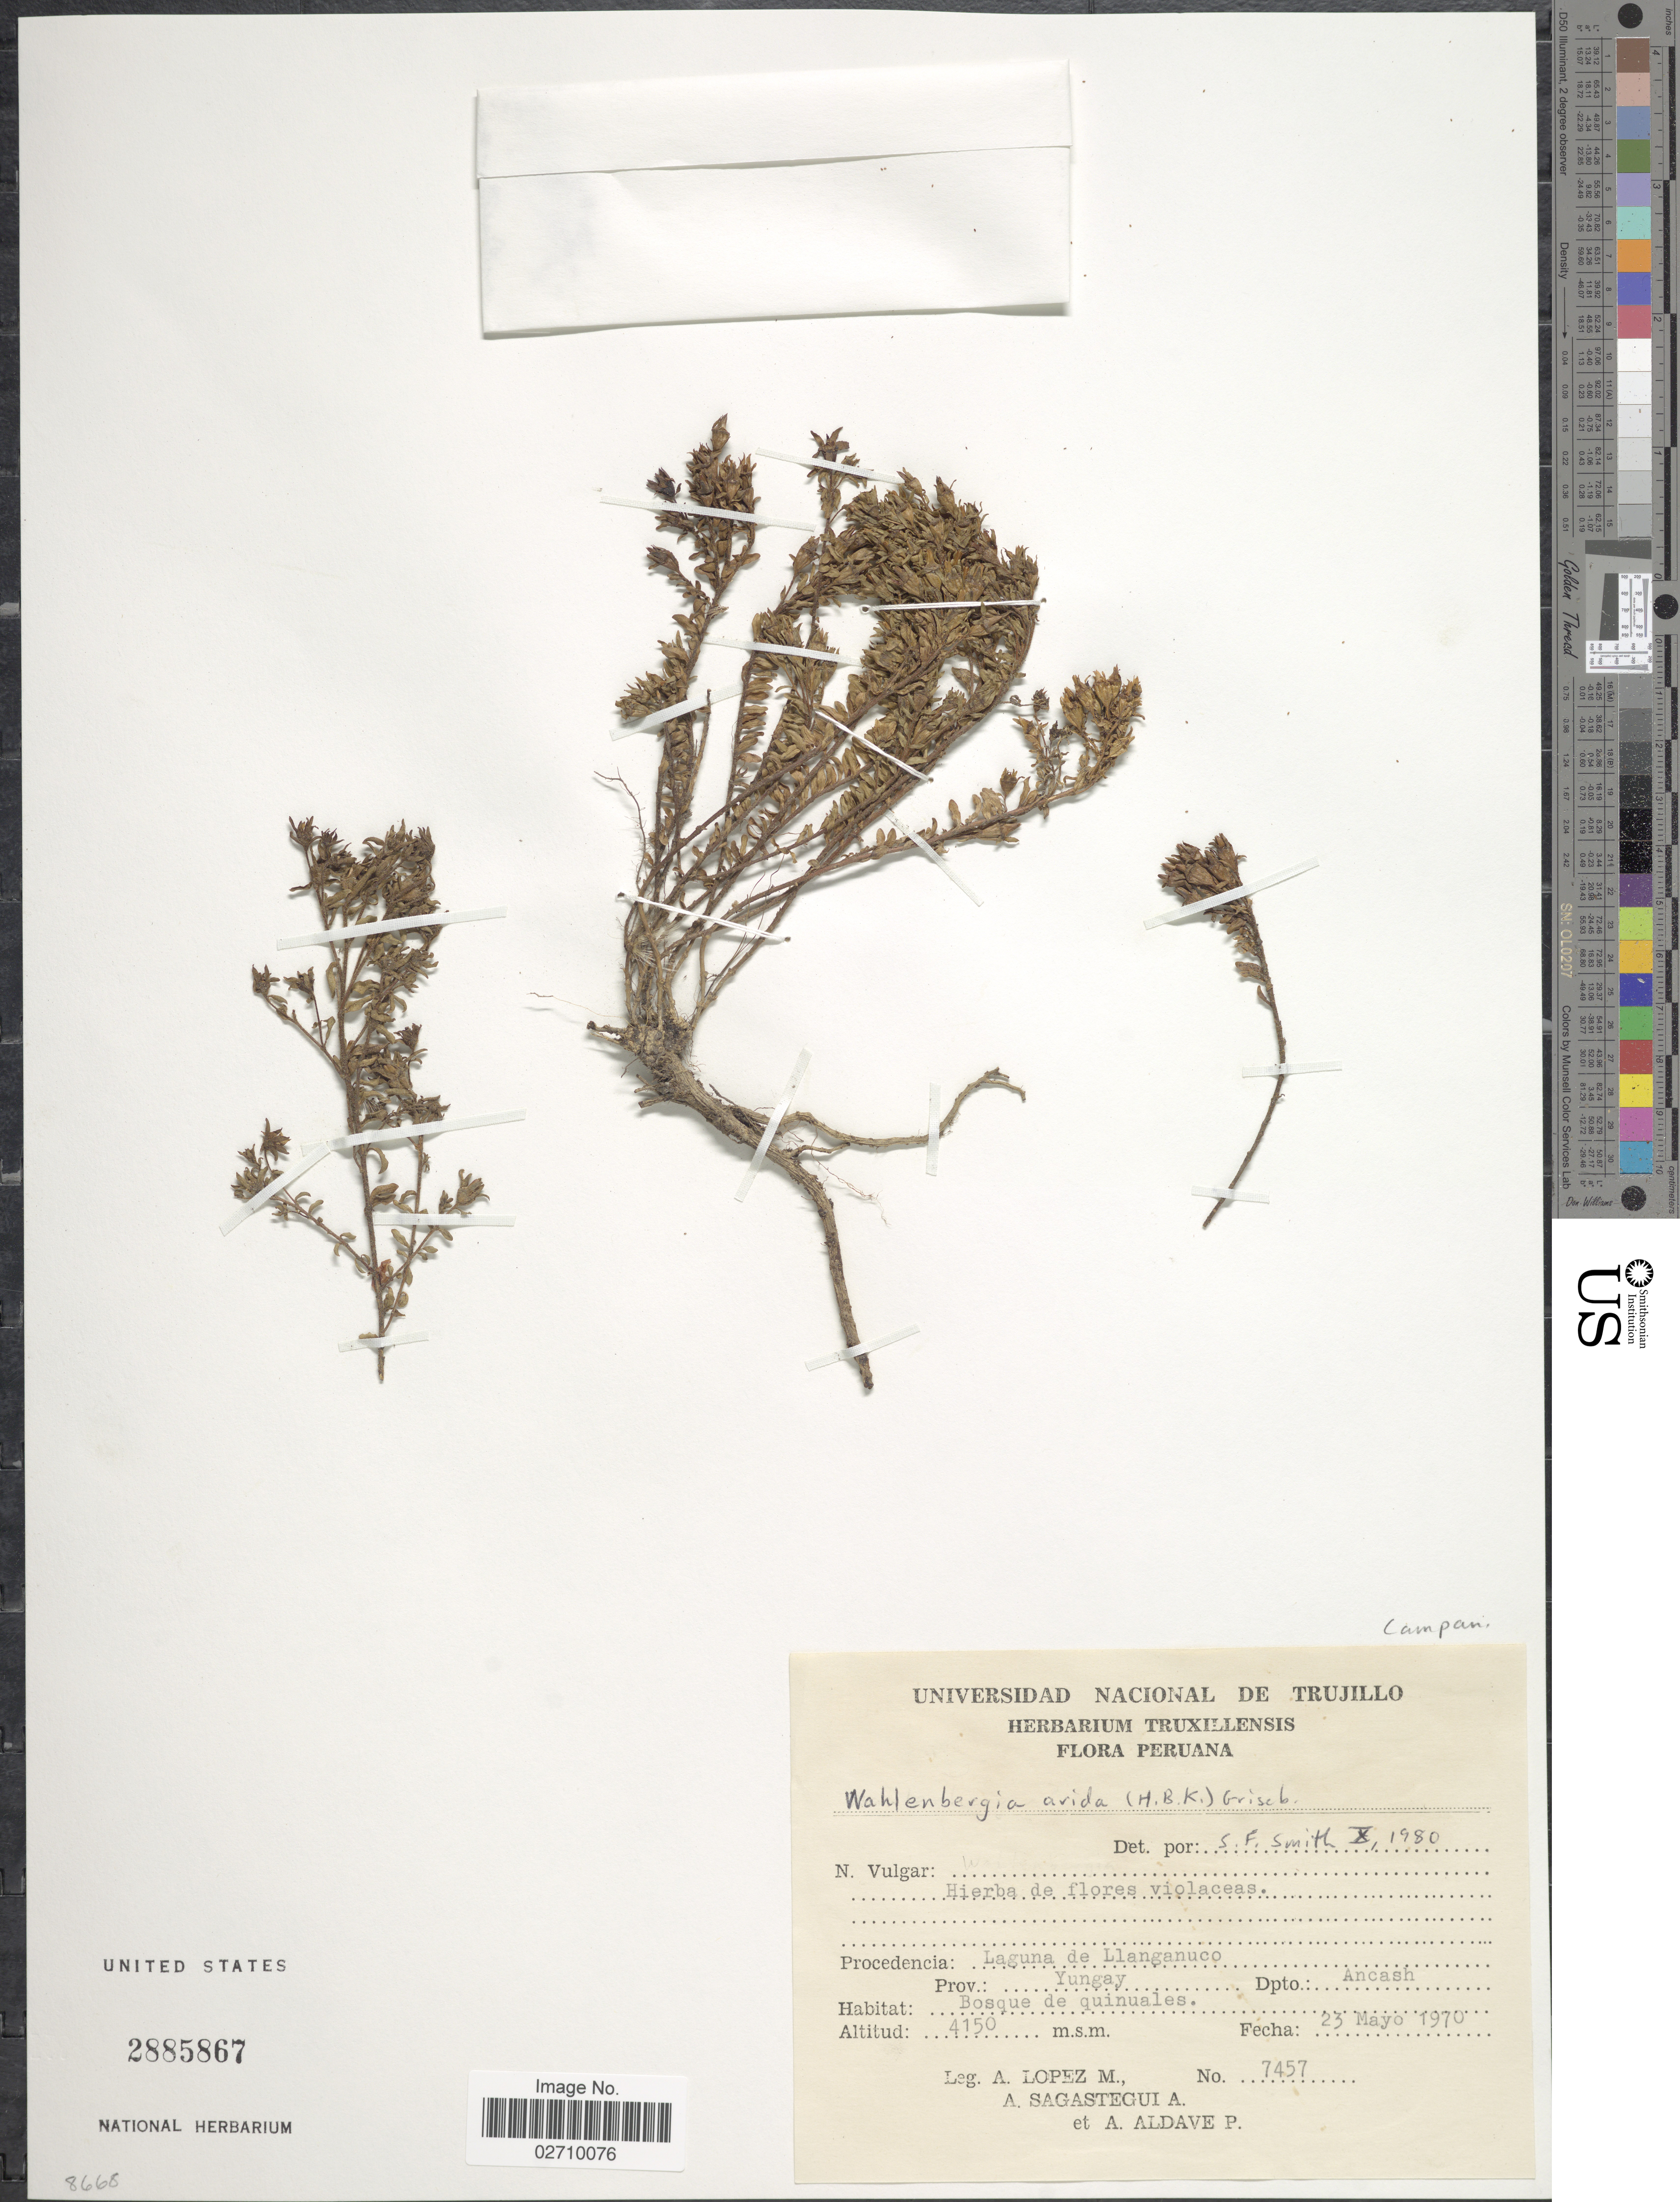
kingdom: Plantae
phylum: Tracheophyta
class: Magnoliopsida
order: Asterales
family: Campanulaceae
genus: Wahlenbergia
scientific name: Wahlenbergia arida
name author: (Kunth) Griseb.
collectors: A. López M., A. Sagástegui A. & A. Aldave P.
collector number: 7457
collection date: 1970-05-23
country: Peru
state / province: Ancash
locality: Procedencia Laguna de Llanganuco. Prov. Yungay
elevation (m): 4150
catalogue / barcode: US 2885867